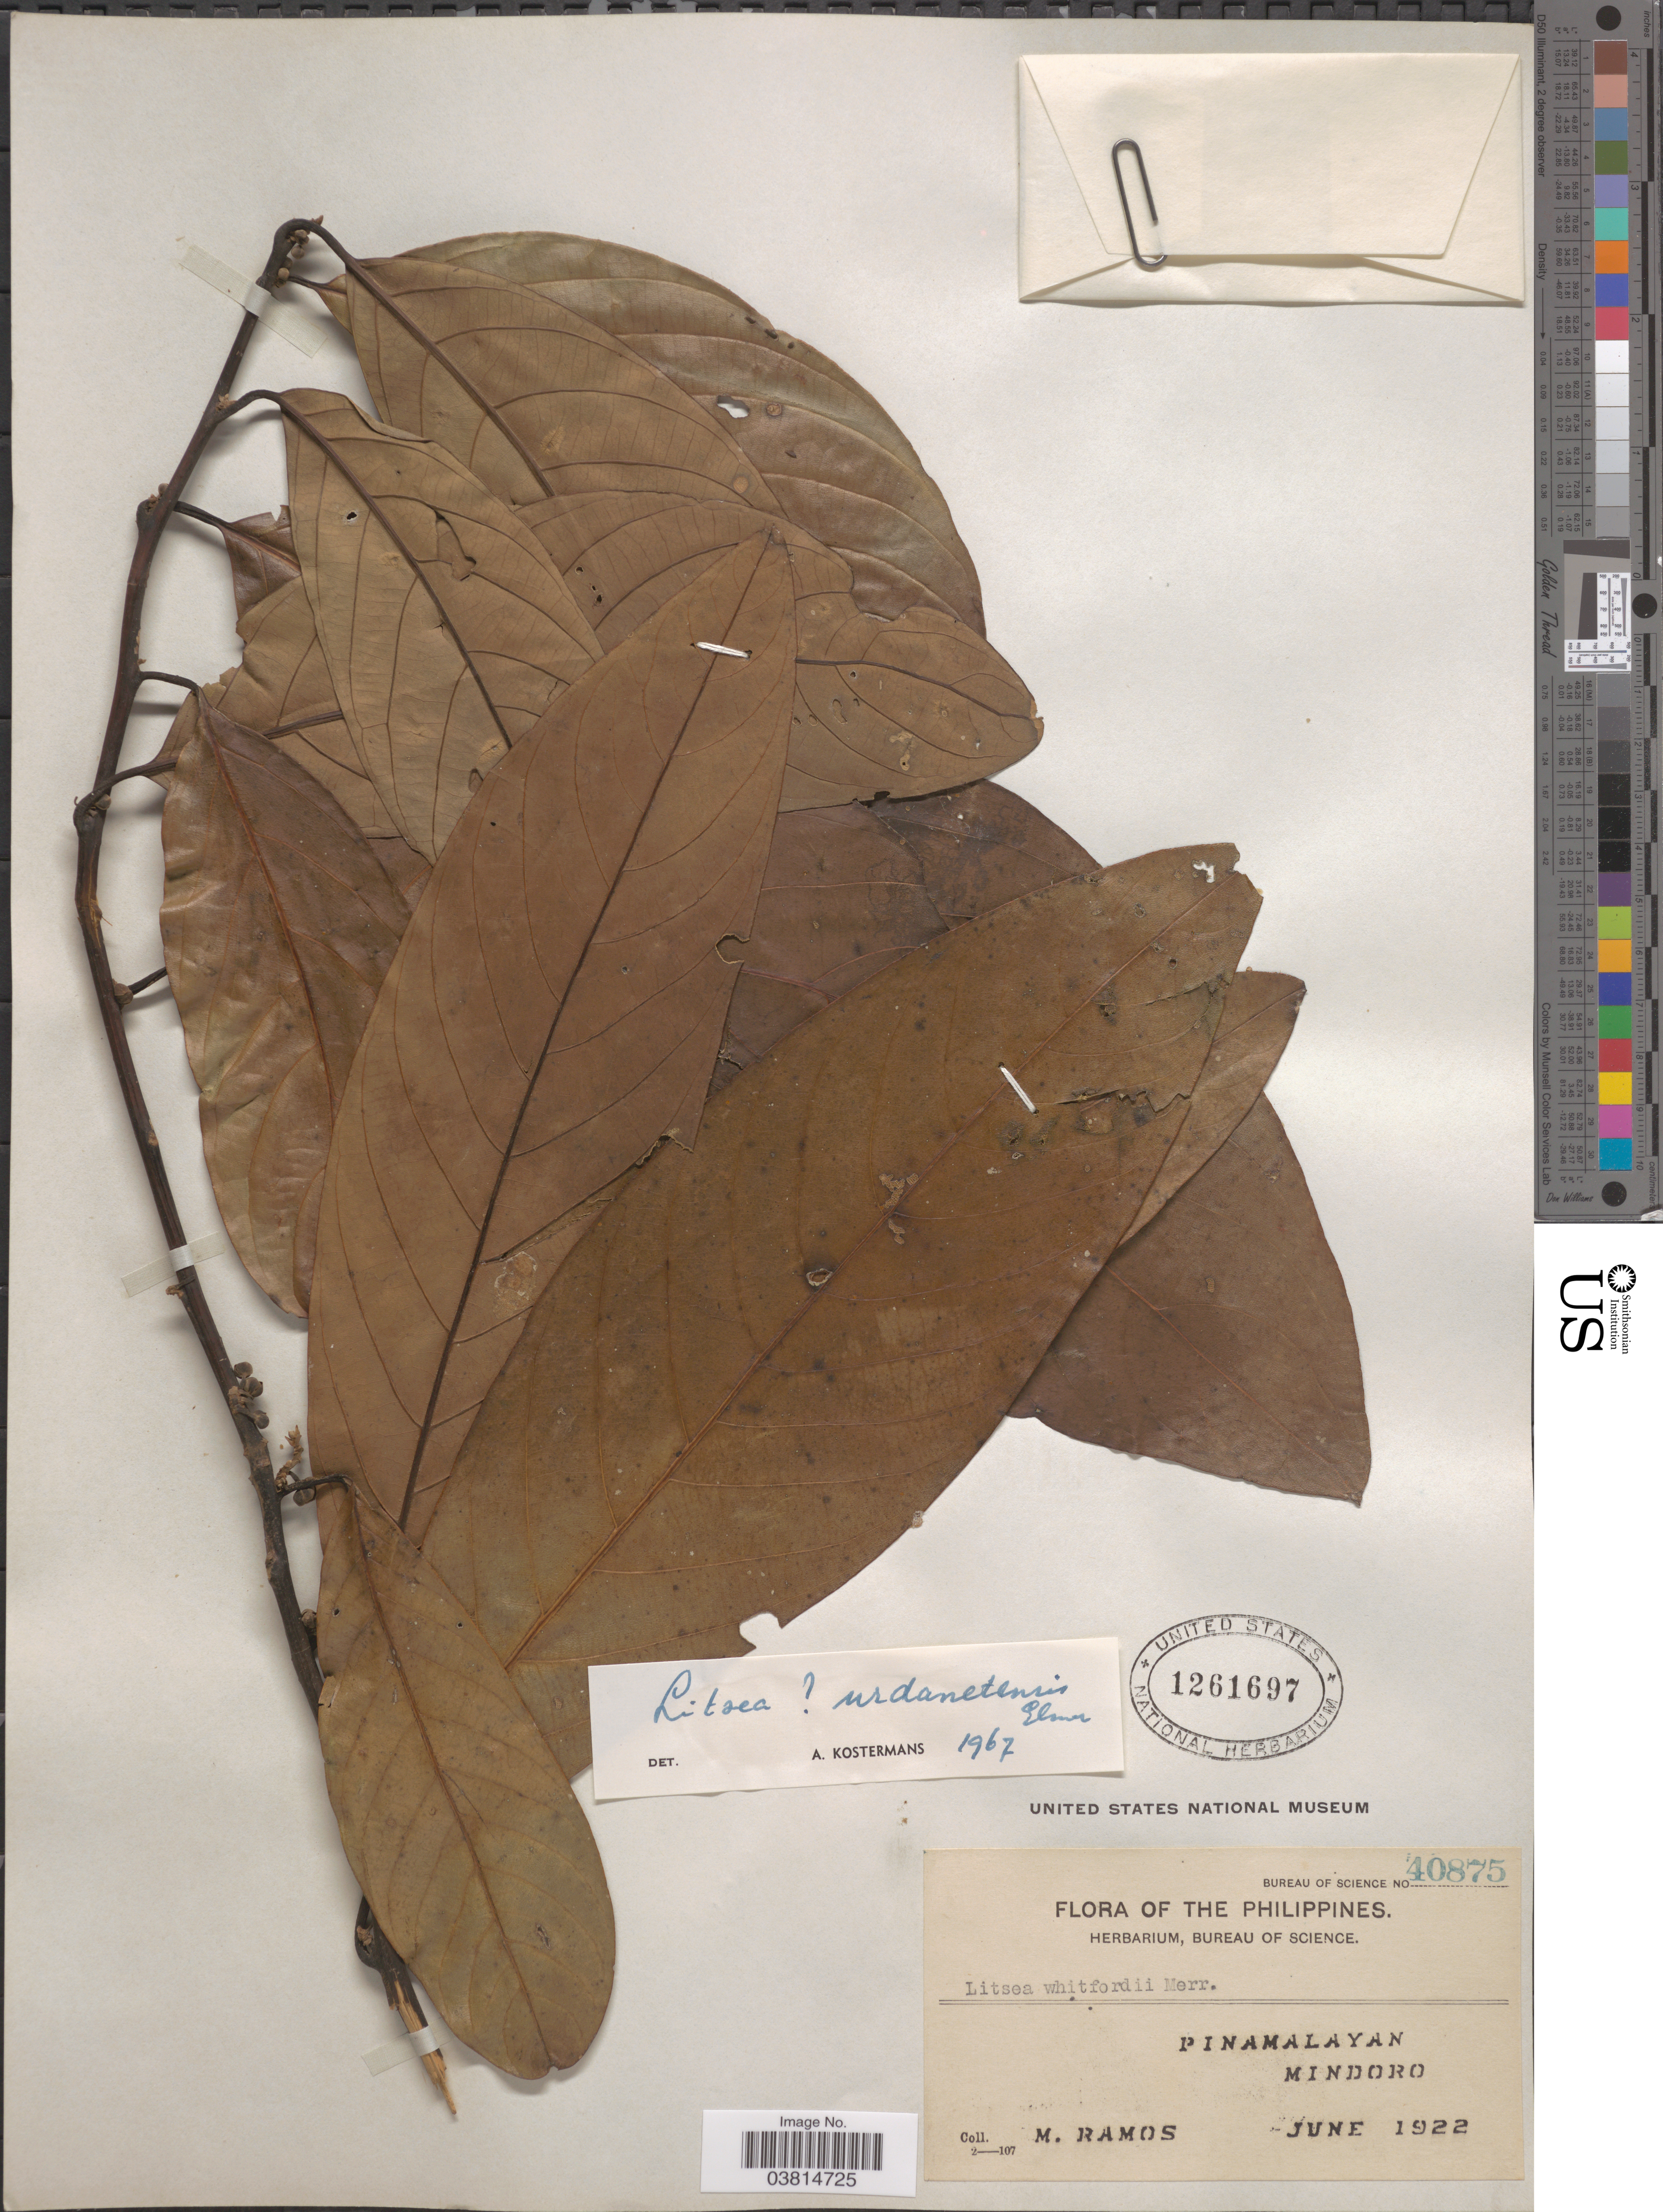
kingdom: Plantae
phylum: Tracheophyta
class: Magnoliopsida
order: Laurales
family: Lauraceae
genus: Litsea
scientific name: Litsea urdanetensis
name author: Elmer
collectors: M. Ramos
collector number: Bureau of Science 40875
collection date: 1922-06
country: Philippines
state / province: Mimaropa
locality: Pinamalayan, Mindoro.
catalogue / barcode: US 1261697